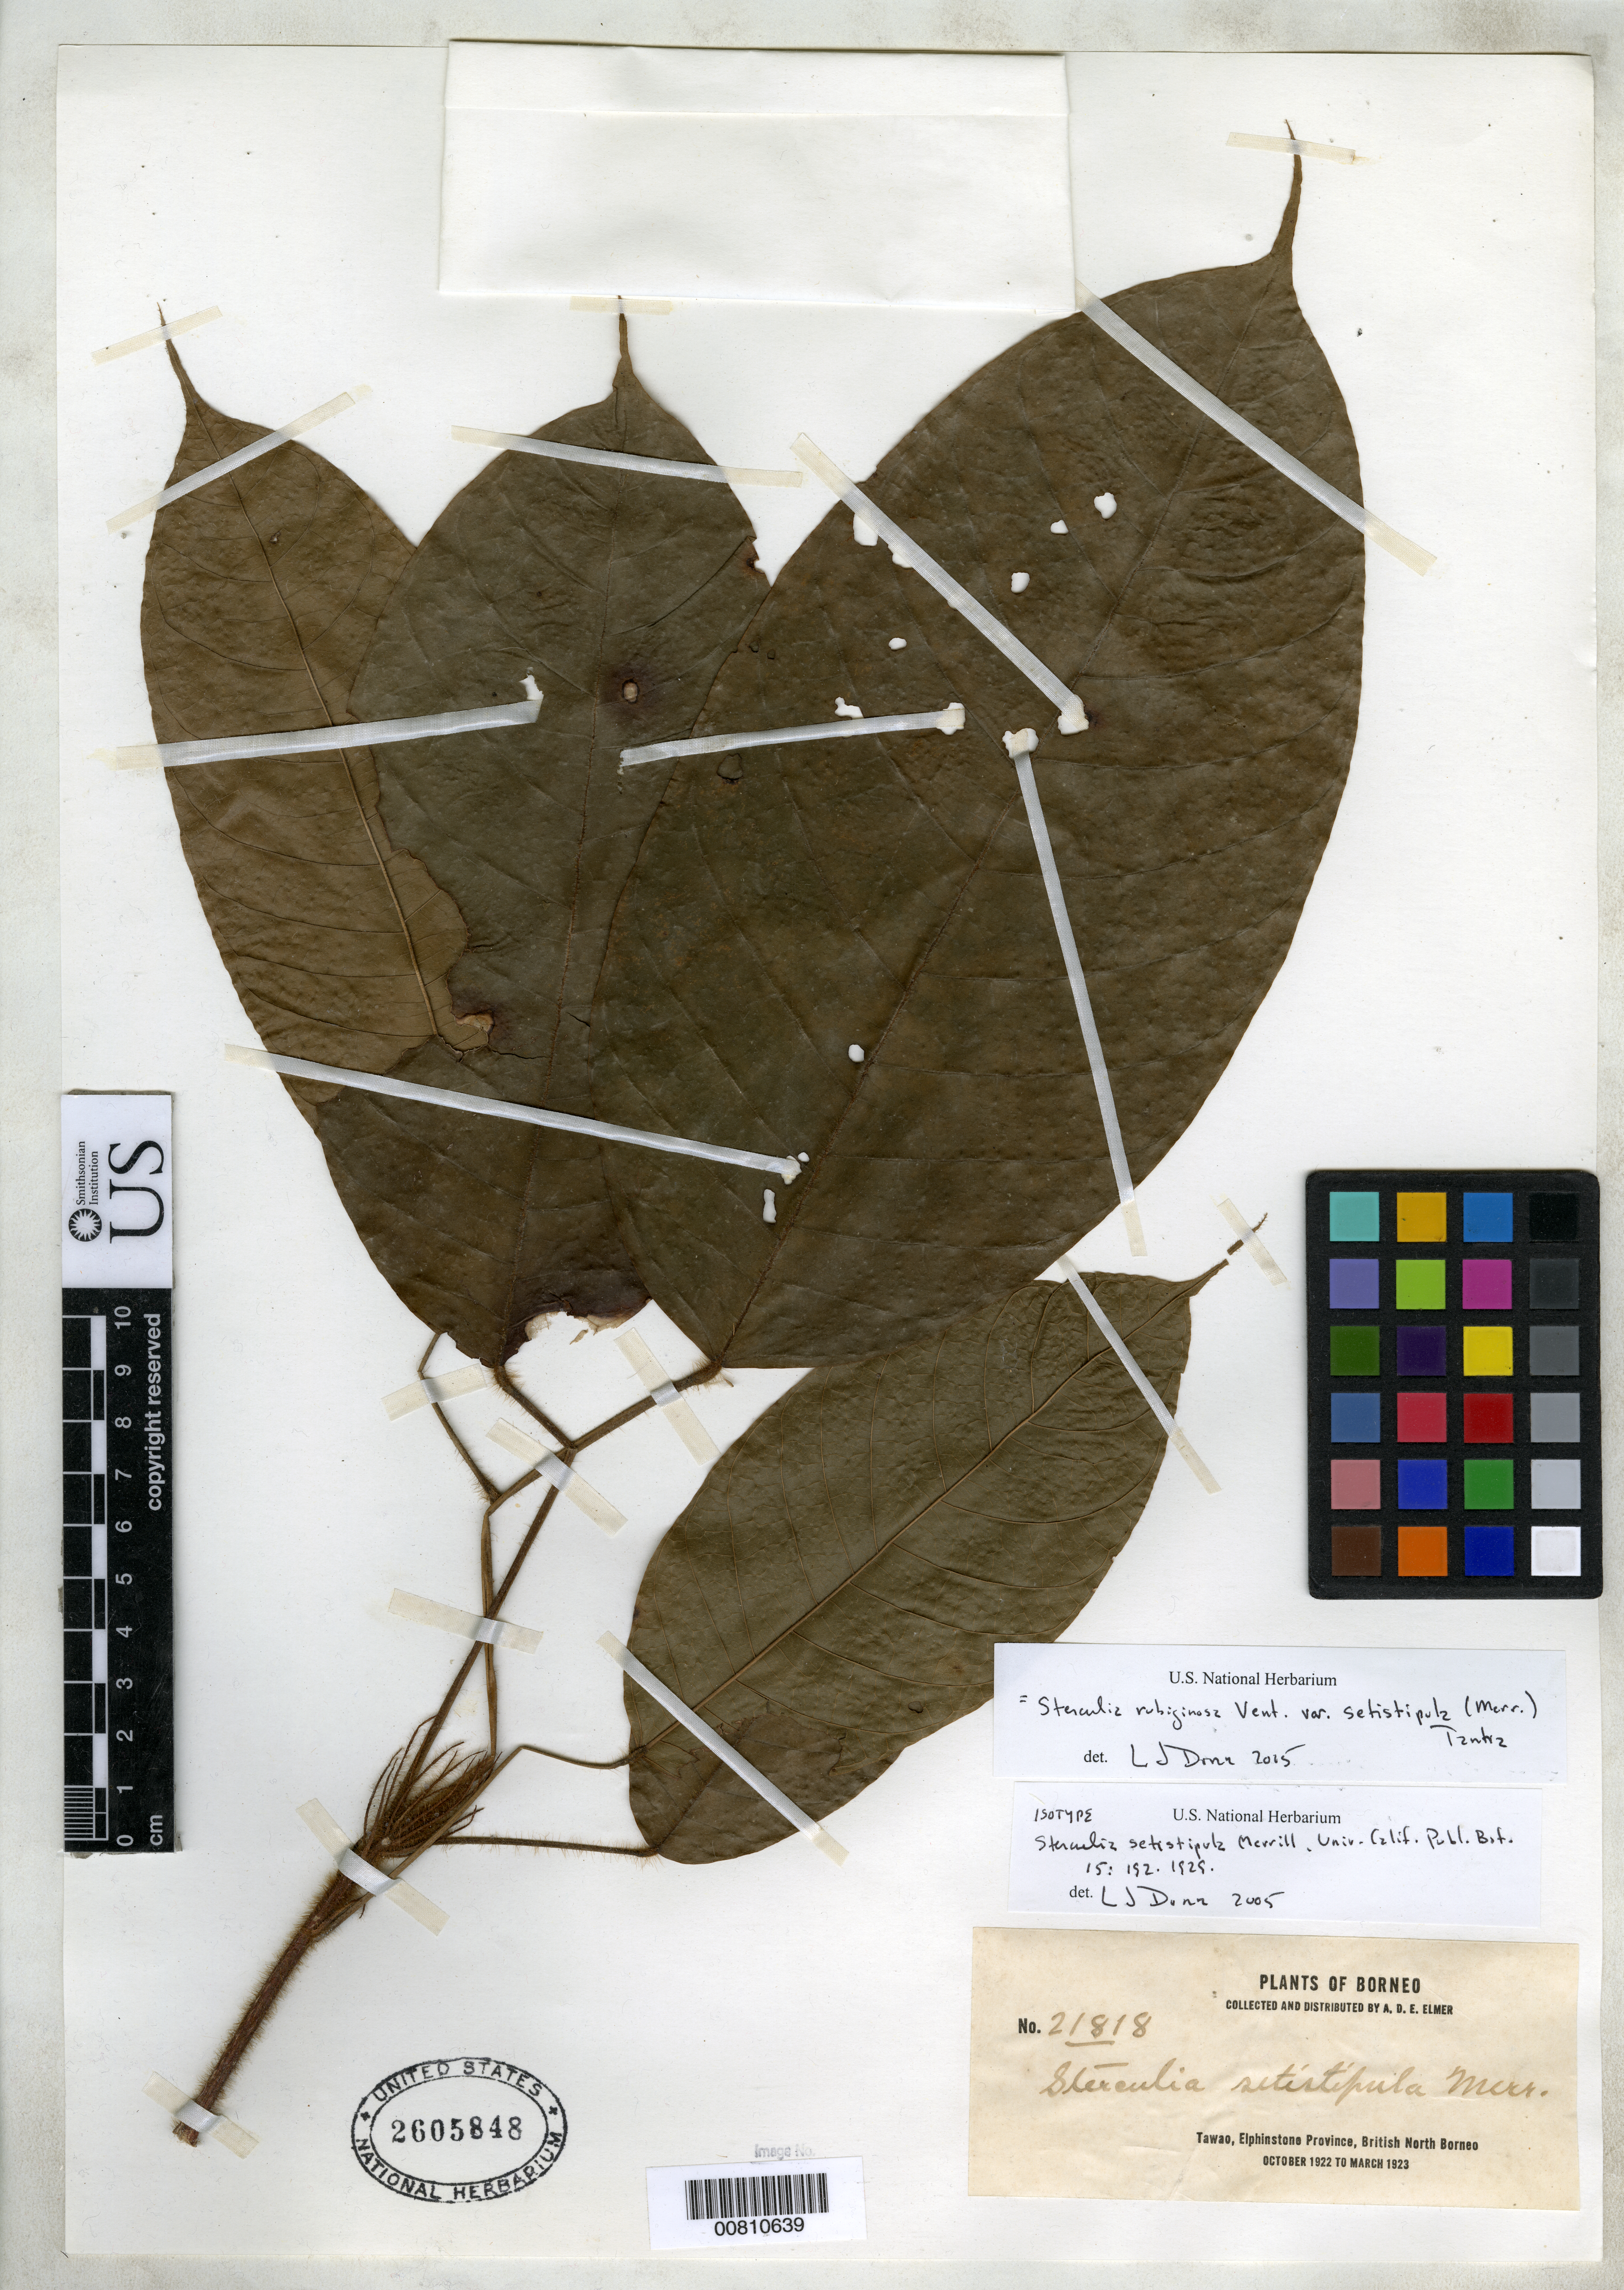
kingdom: Plantae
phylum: Tracheophyta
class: Magnoliopsida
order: Malvales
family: Malvaceae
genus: Sterculia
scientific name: Sterculia setistipula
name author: Merr.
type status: Isotype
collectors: A. D. E. Elmer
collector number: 21818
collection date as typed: Oct 1922 to -- Mar 1923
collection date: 1922-10/1923-03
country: Malaysia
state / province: Sabah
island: Borneo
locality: Tawao, Elphinstone Province, British North Borneo.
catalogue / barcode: US 2605848